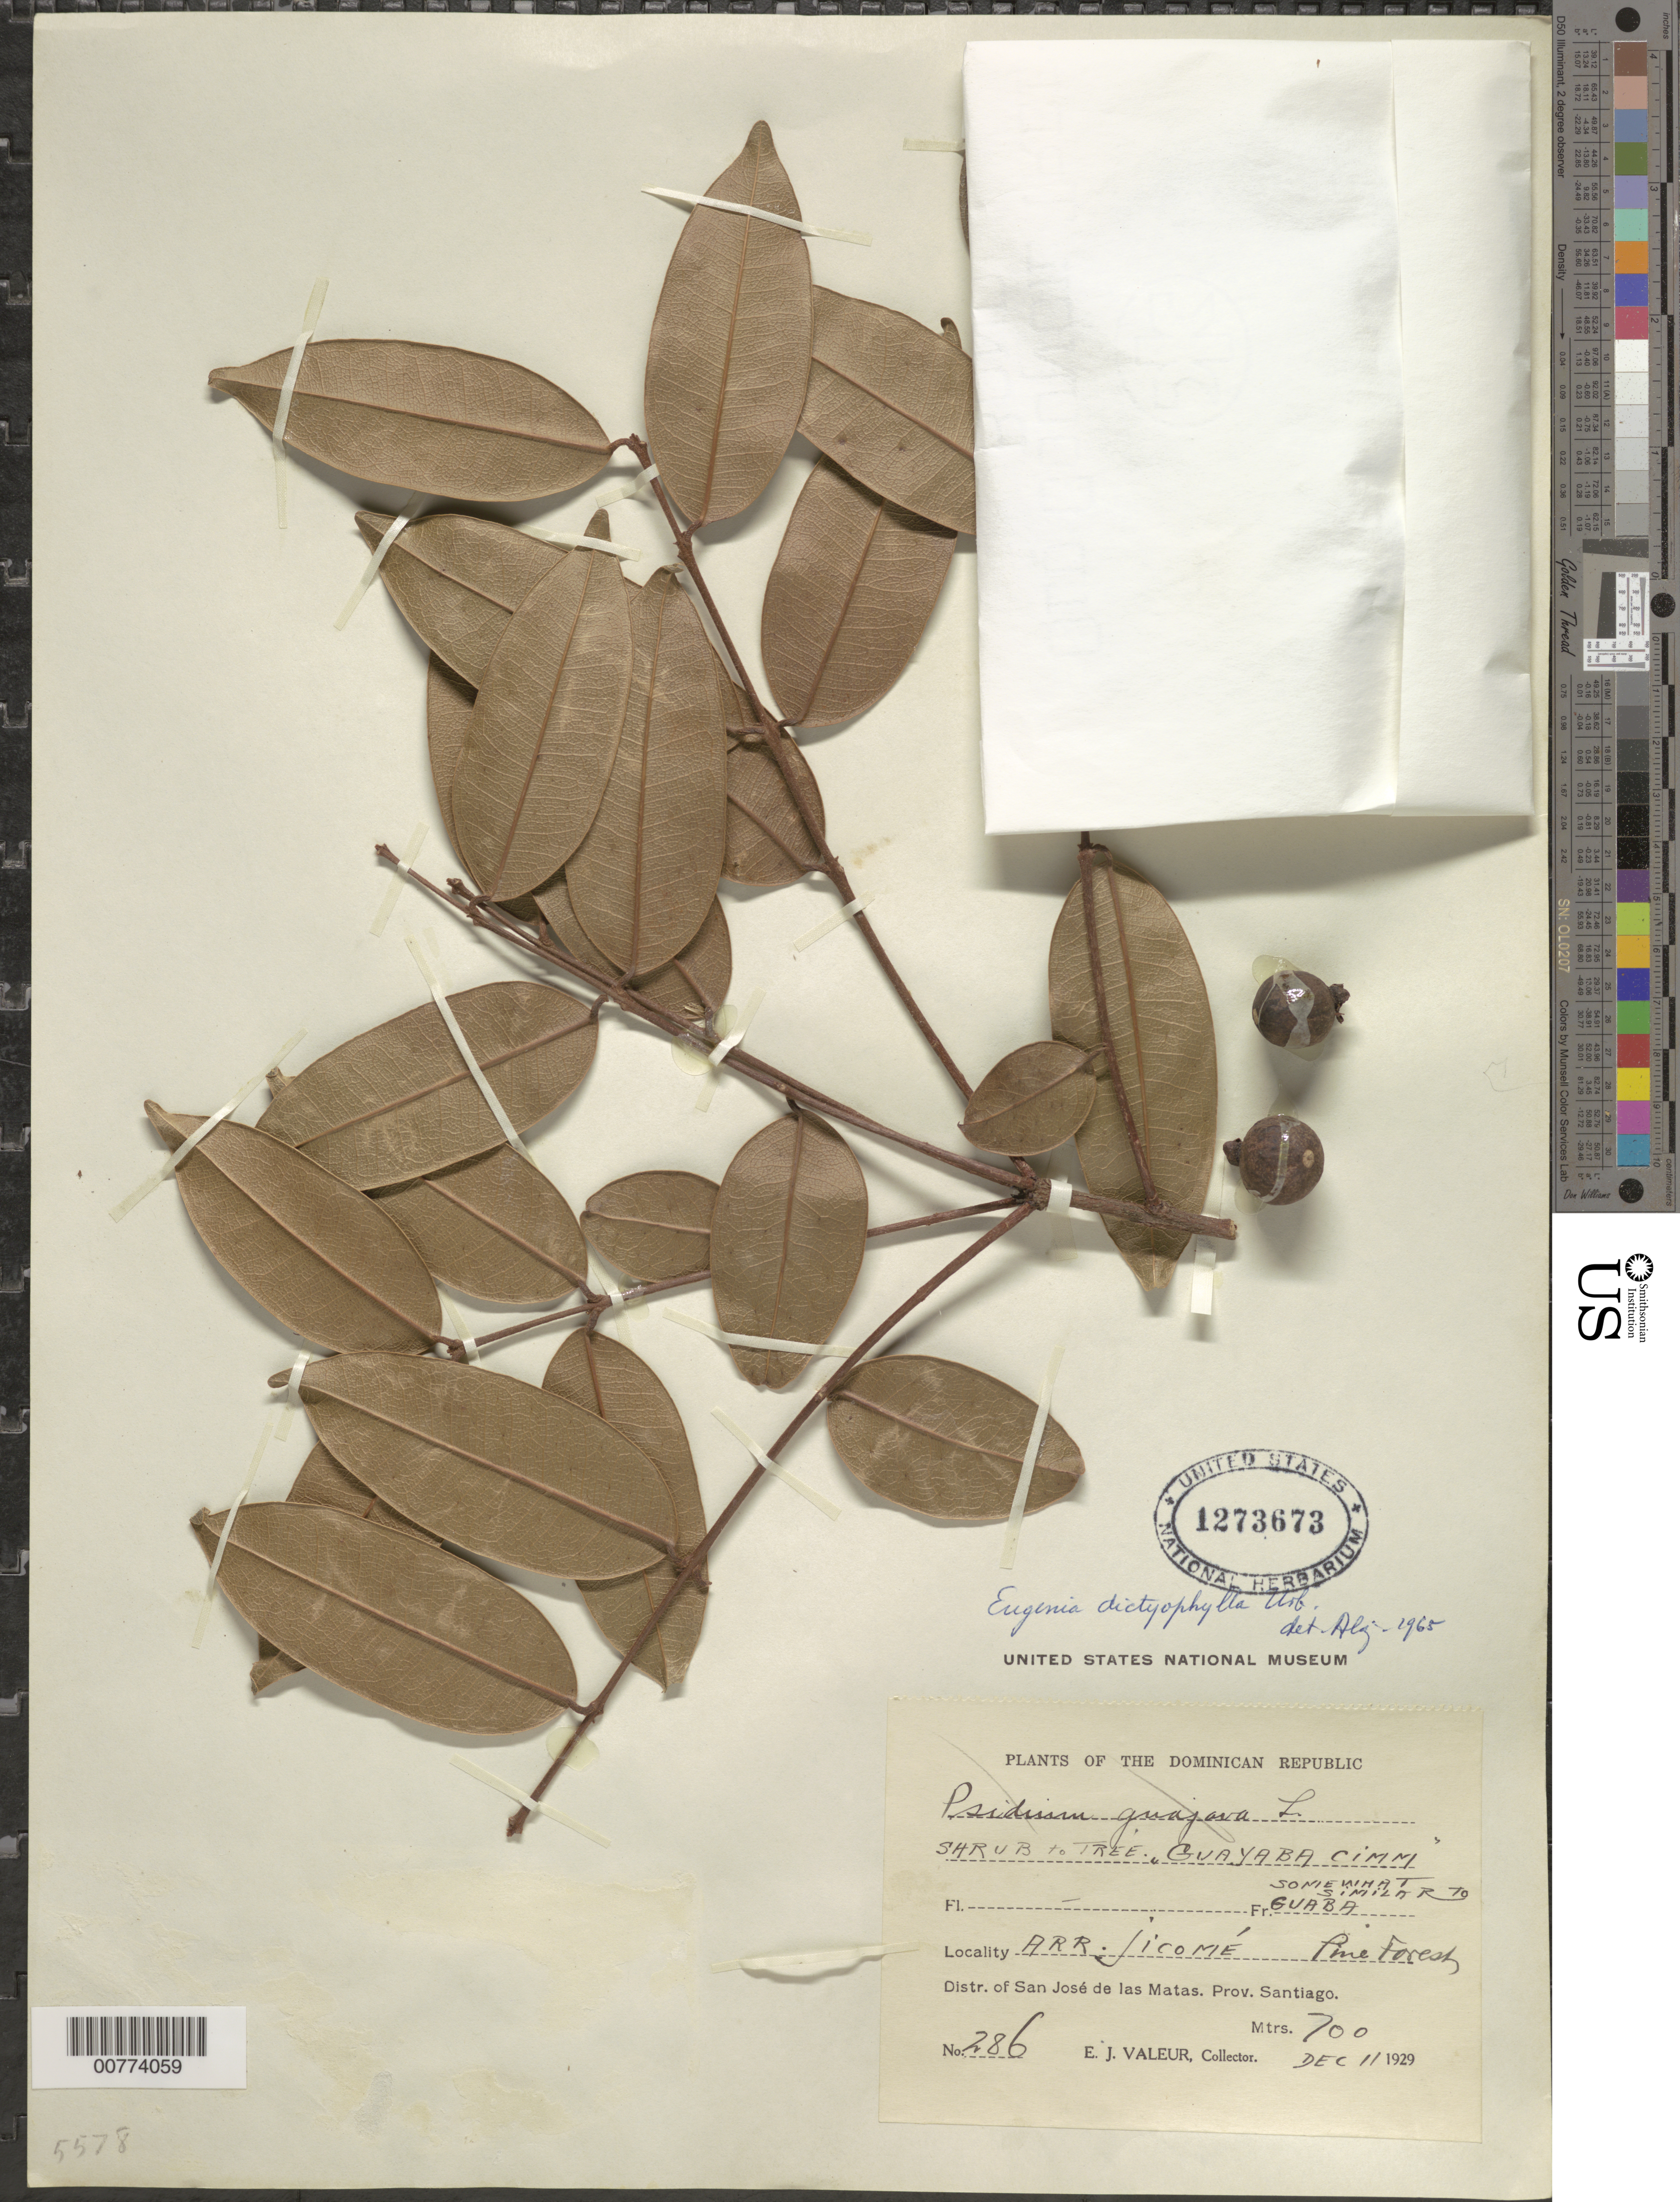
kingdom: Plantae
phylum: Tracheophyta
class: Magnoliopsida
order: Myrtales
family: Myrtaceae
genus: Eugenia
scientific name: Eugenia dictyophylla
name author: Urb.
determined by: Liogier, Alain H.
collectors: E. Valeur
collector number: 286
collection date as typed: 11 Dec 1929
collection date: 1929-12-11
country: Dominican Republic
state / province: Santiago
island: Hispaniola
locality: San José de las Matas, Arroyo Jicomé.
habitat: Pine forest.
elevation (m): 700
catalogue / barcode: US 1273673